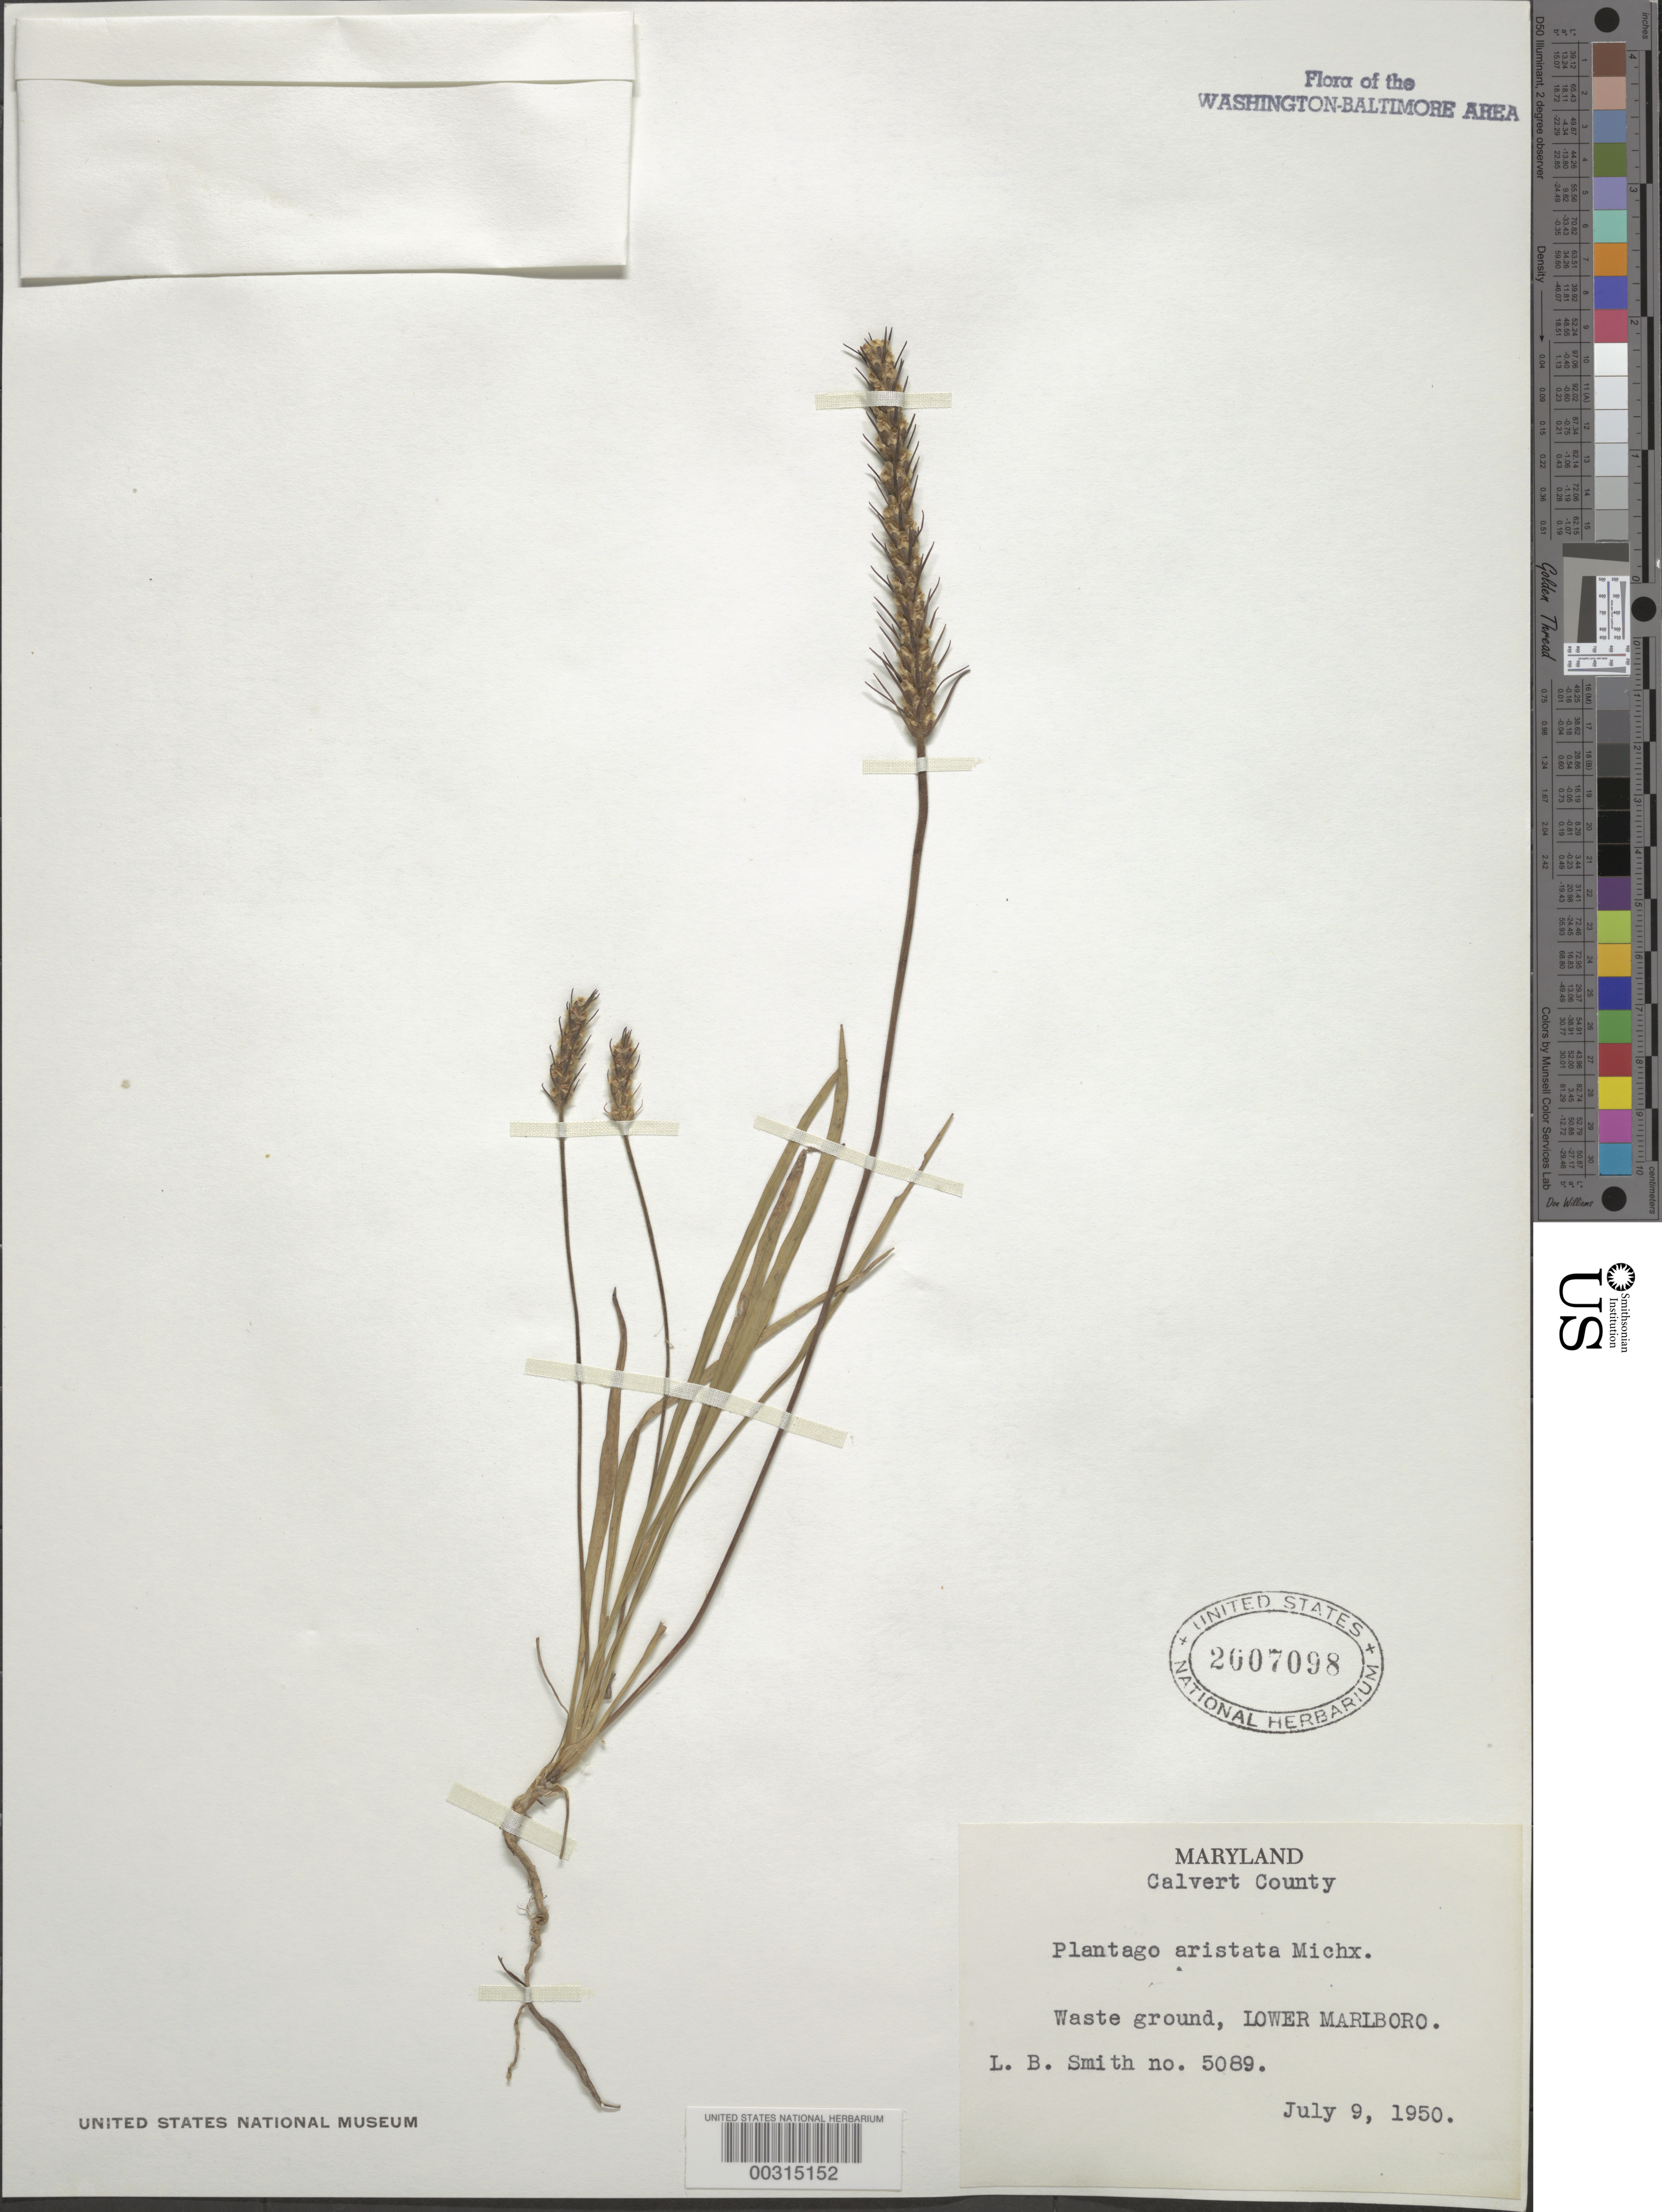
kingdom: Plantae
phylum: Tracheophyta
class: Magnoliopsida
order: Lamiales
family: Plantaginaceae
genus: Plantago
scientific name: Plantago aristata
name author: Michx.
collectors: L. Smith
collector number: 5089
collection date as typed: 09 Jul 1950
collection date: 1950-07-09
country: United States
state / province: Maryland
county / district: Calvert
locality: Lower Marlboro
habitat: Waste ground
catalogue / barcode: US 2007098